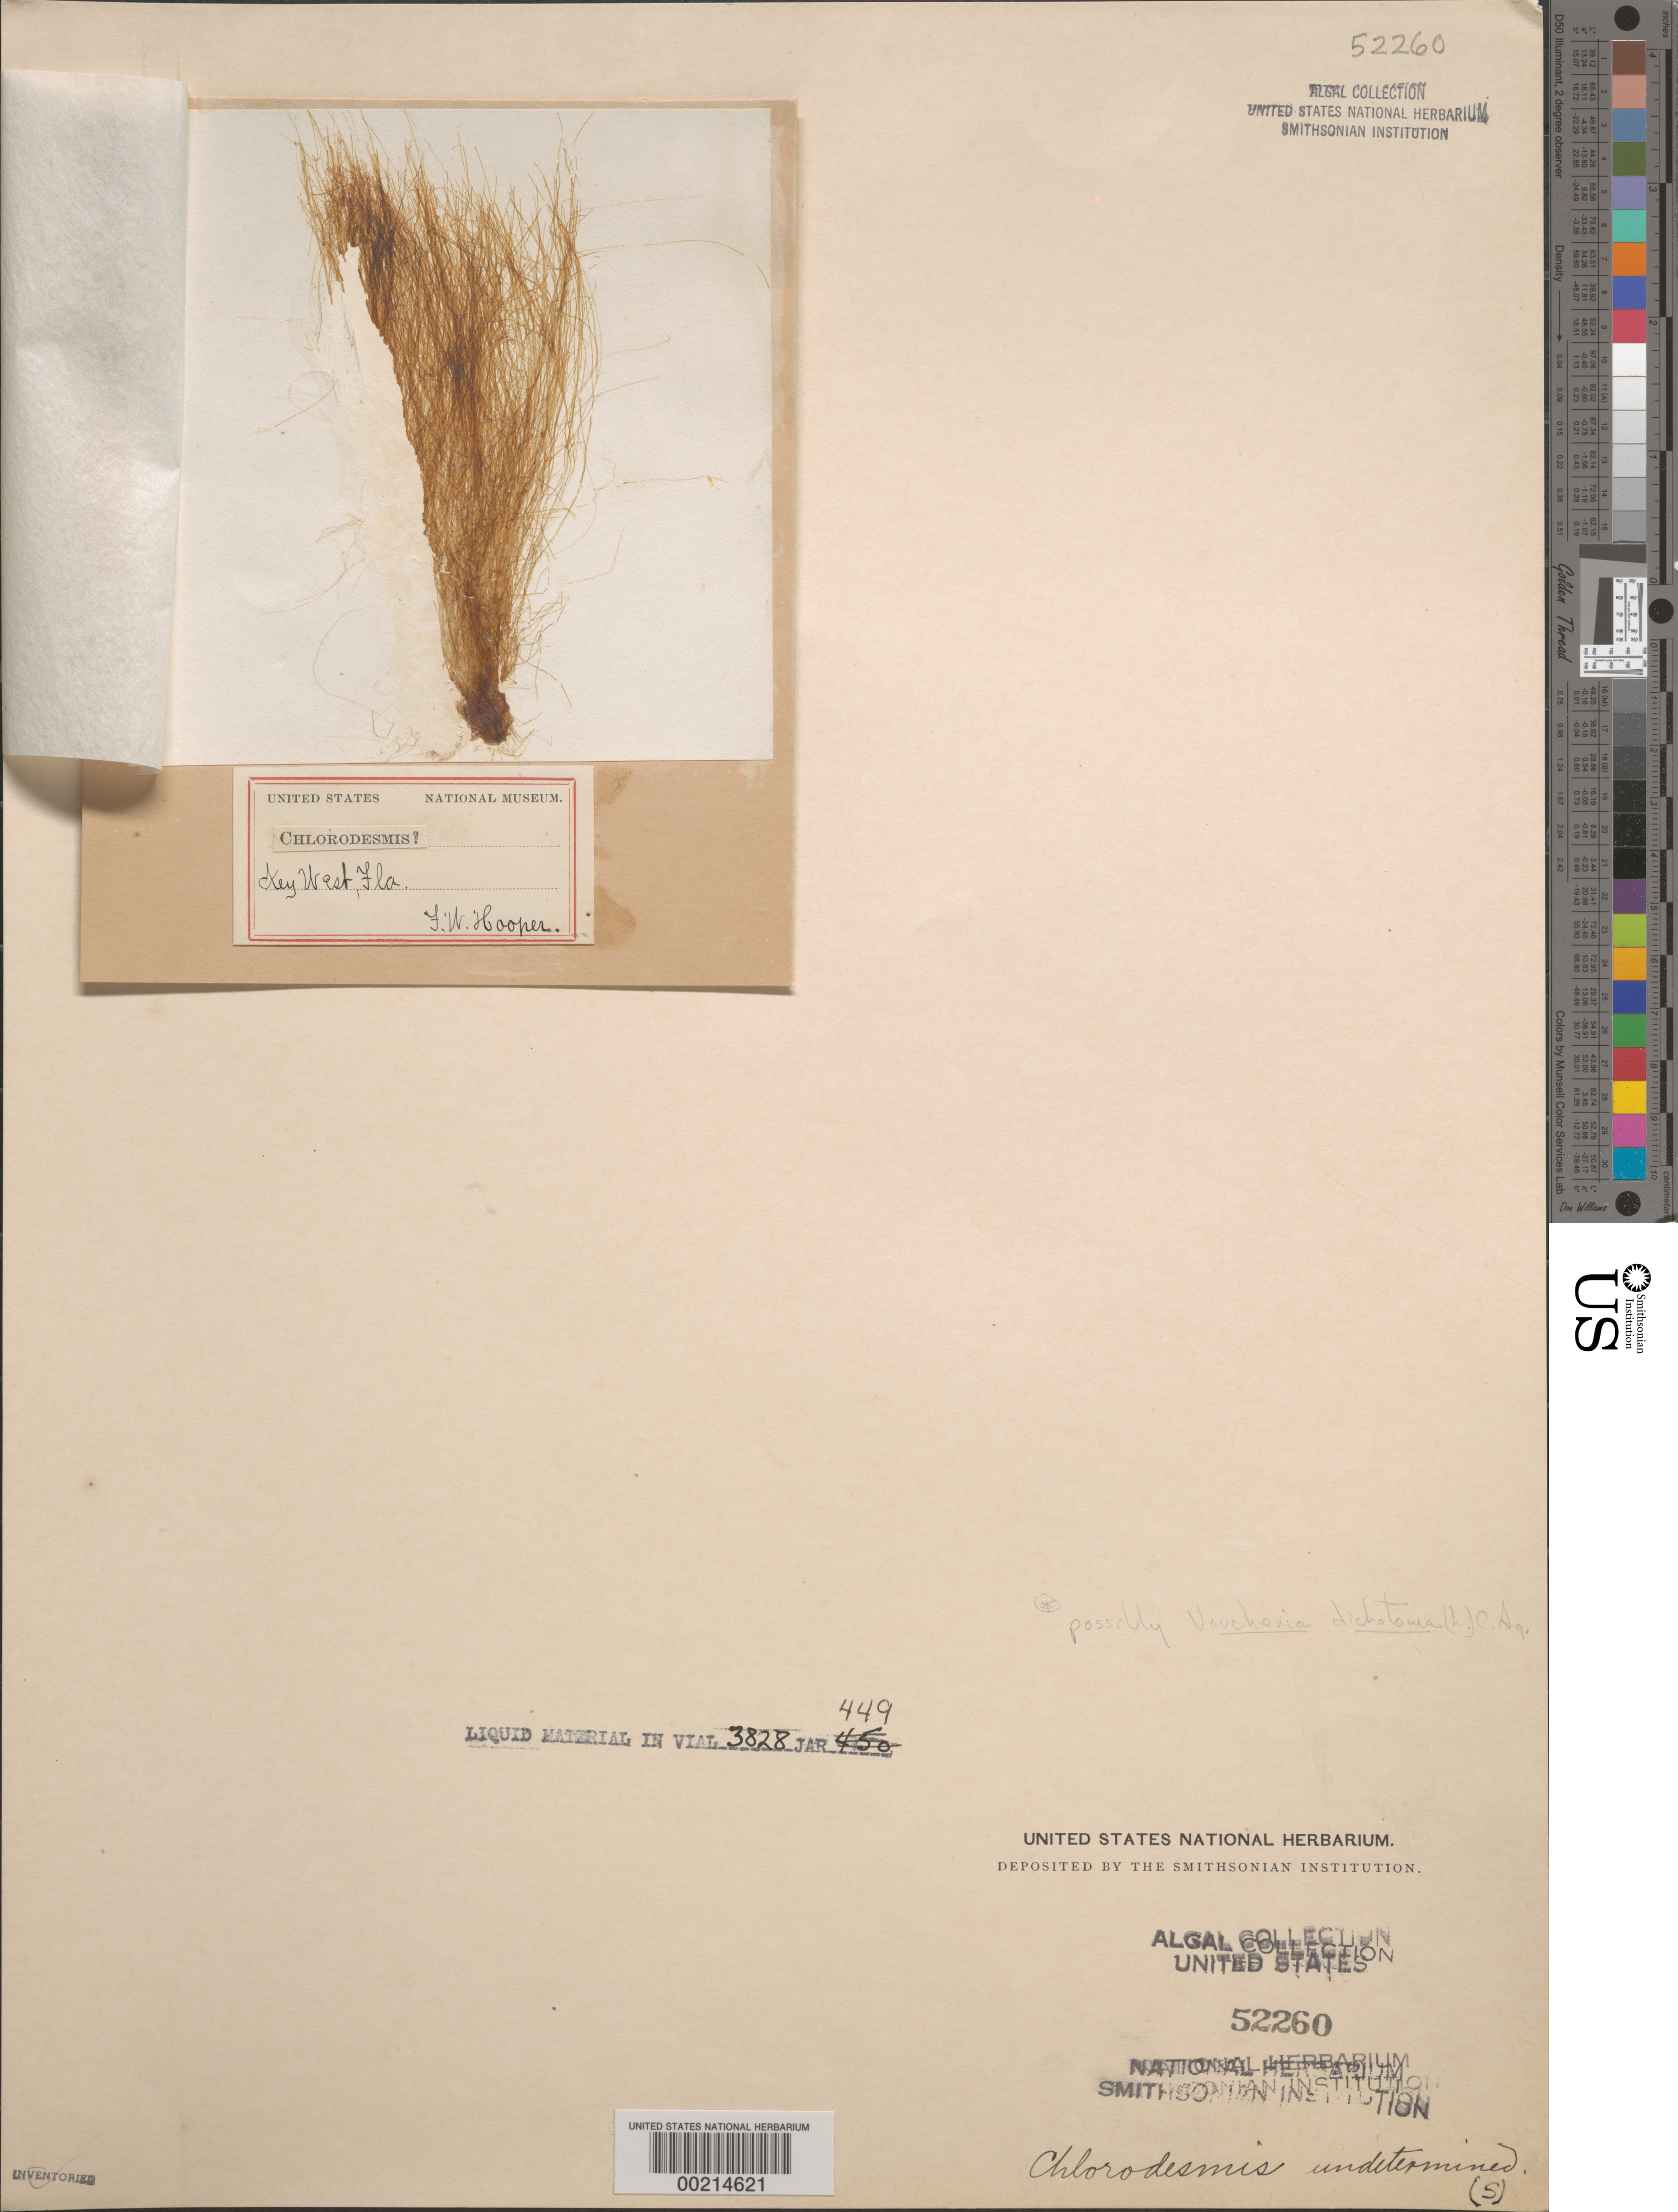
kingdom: Plantae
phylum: Chlorophyta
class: Ulvophyceae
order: Bryopsidales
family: Udoteaceae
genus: Chlorodesmis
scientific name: Chlorodesmis sp.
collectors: F. Hooper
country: United States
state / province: Florida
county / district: Monroe County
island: Key West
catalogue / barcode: US 52260